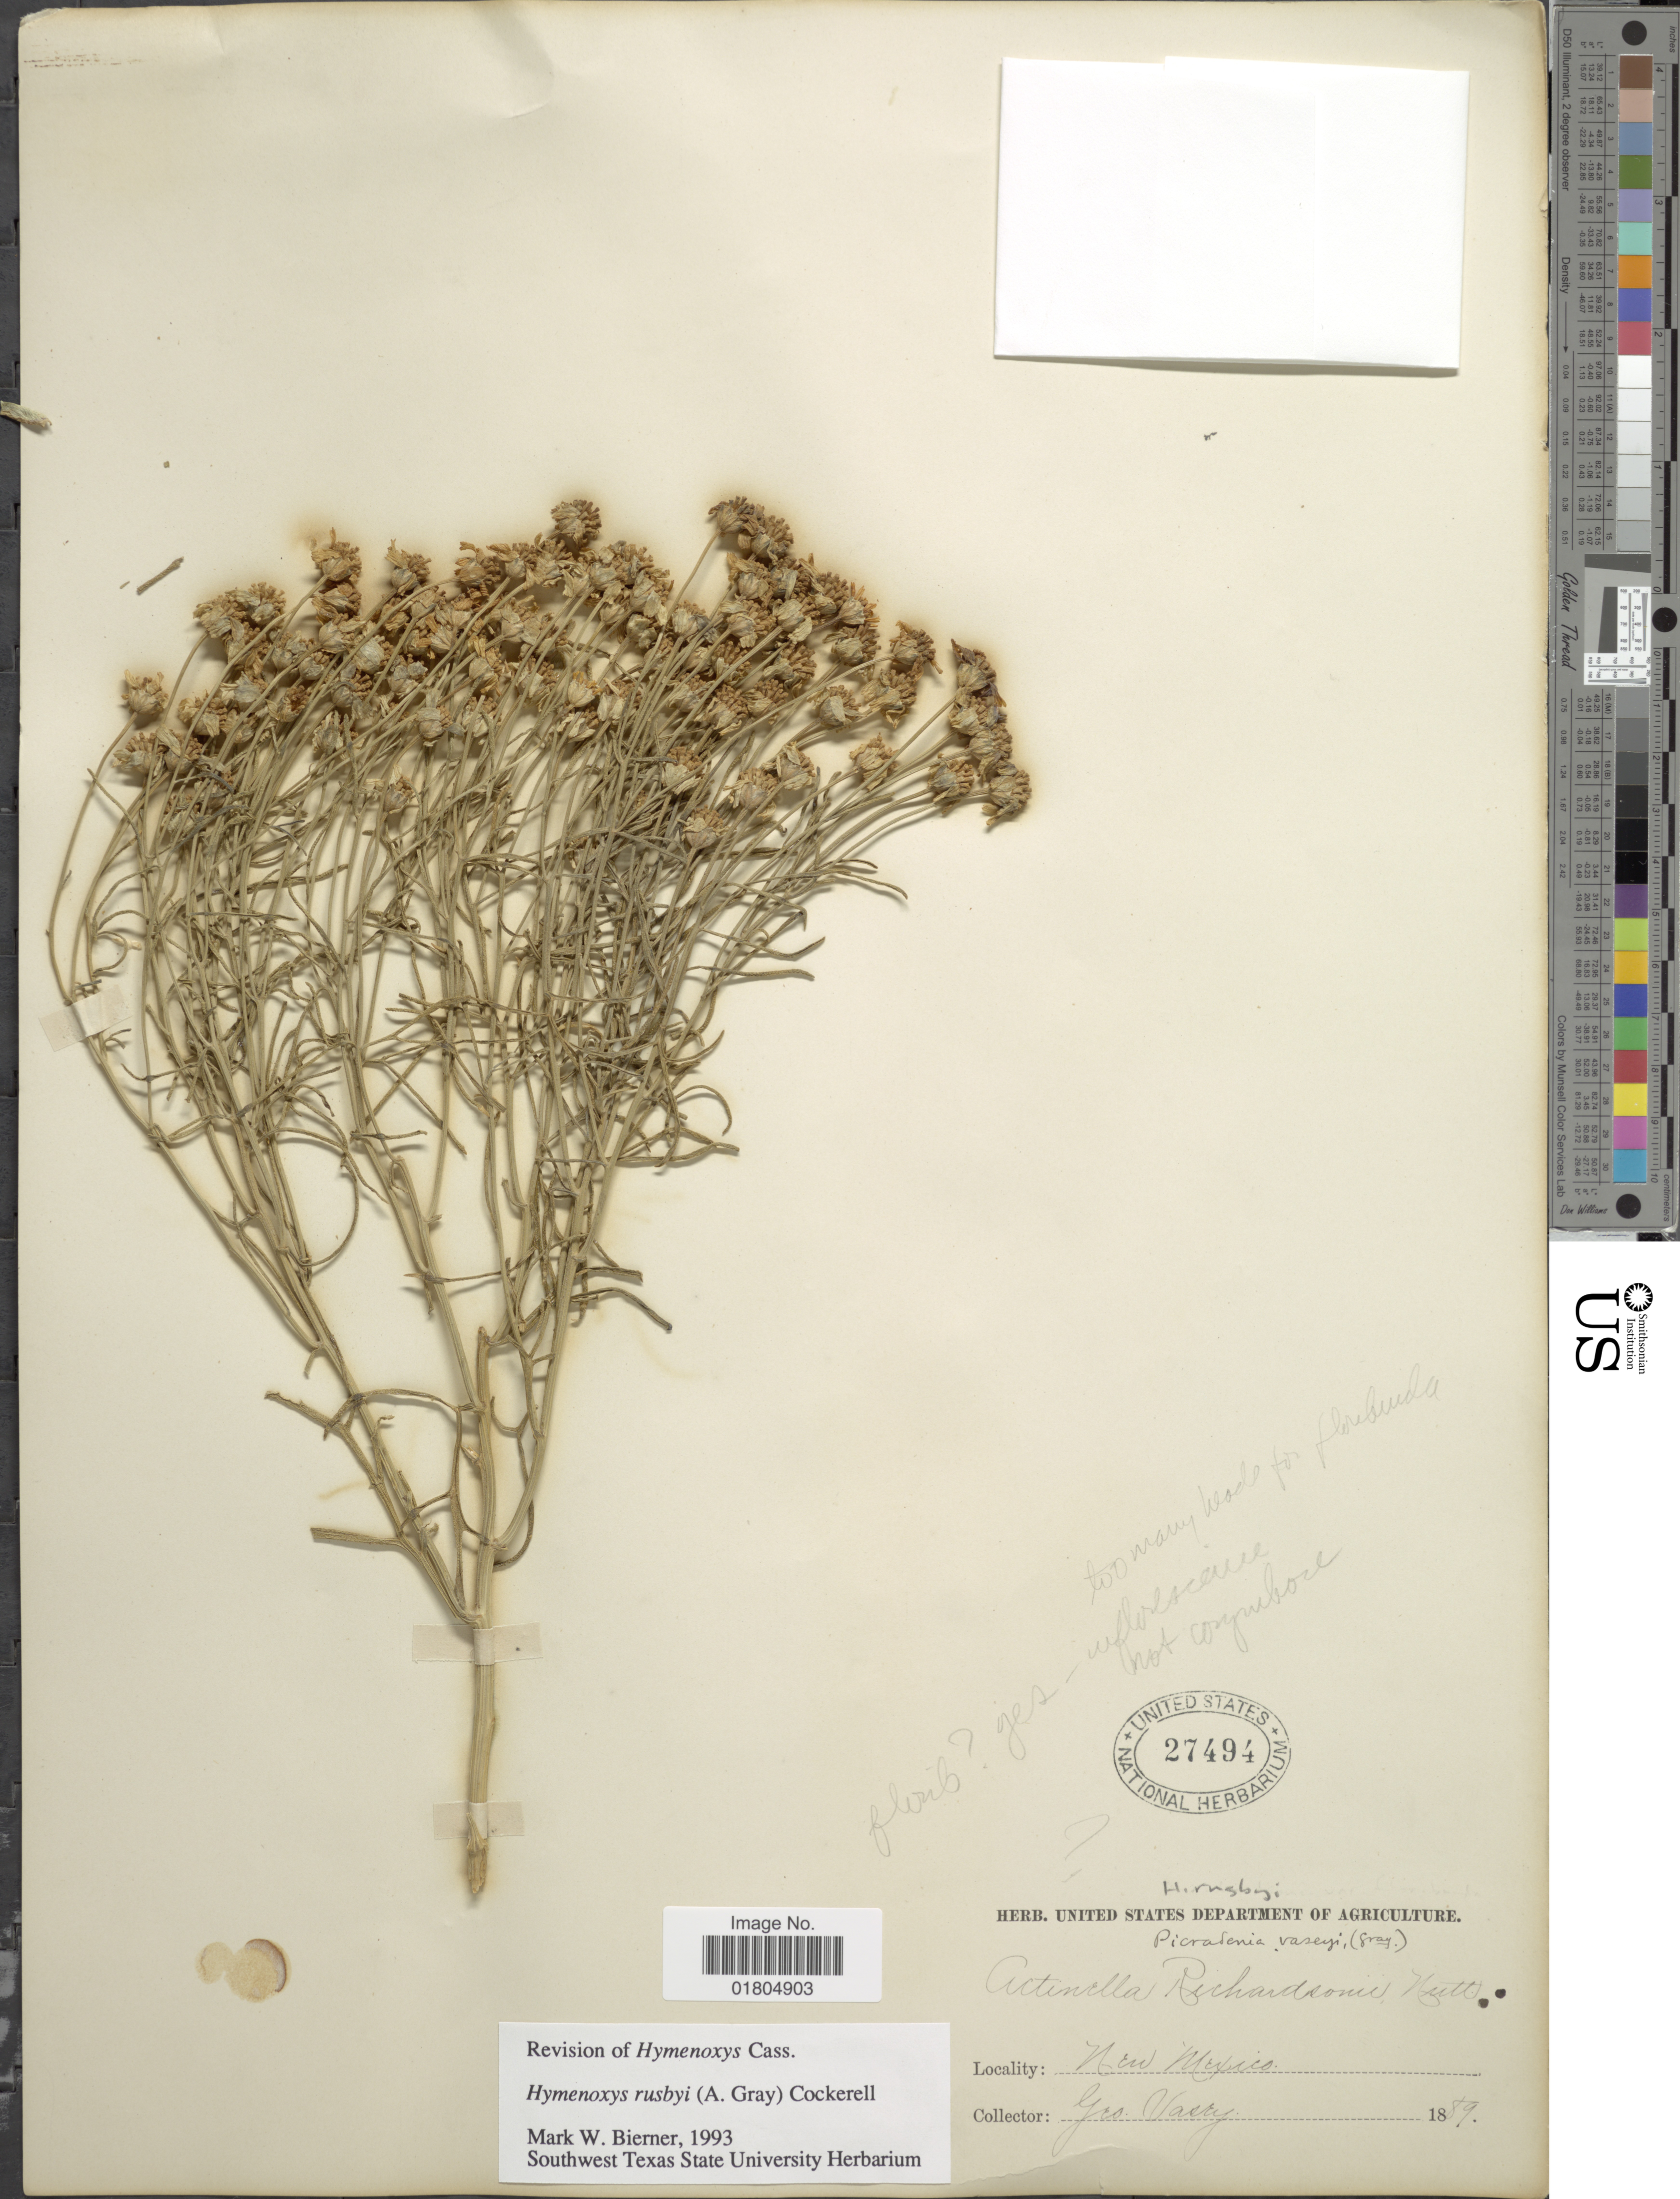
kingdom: Plantae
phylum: Tracheophyta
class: Magnoliopsida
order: Asterales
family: Asteraceae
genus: Hymenoxys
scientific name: Hymenoxys rusbyi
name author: (A. Gray) Cockerell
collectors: G. Vasey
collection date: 1889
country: United States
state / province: New Mexico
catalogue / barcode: US 27494